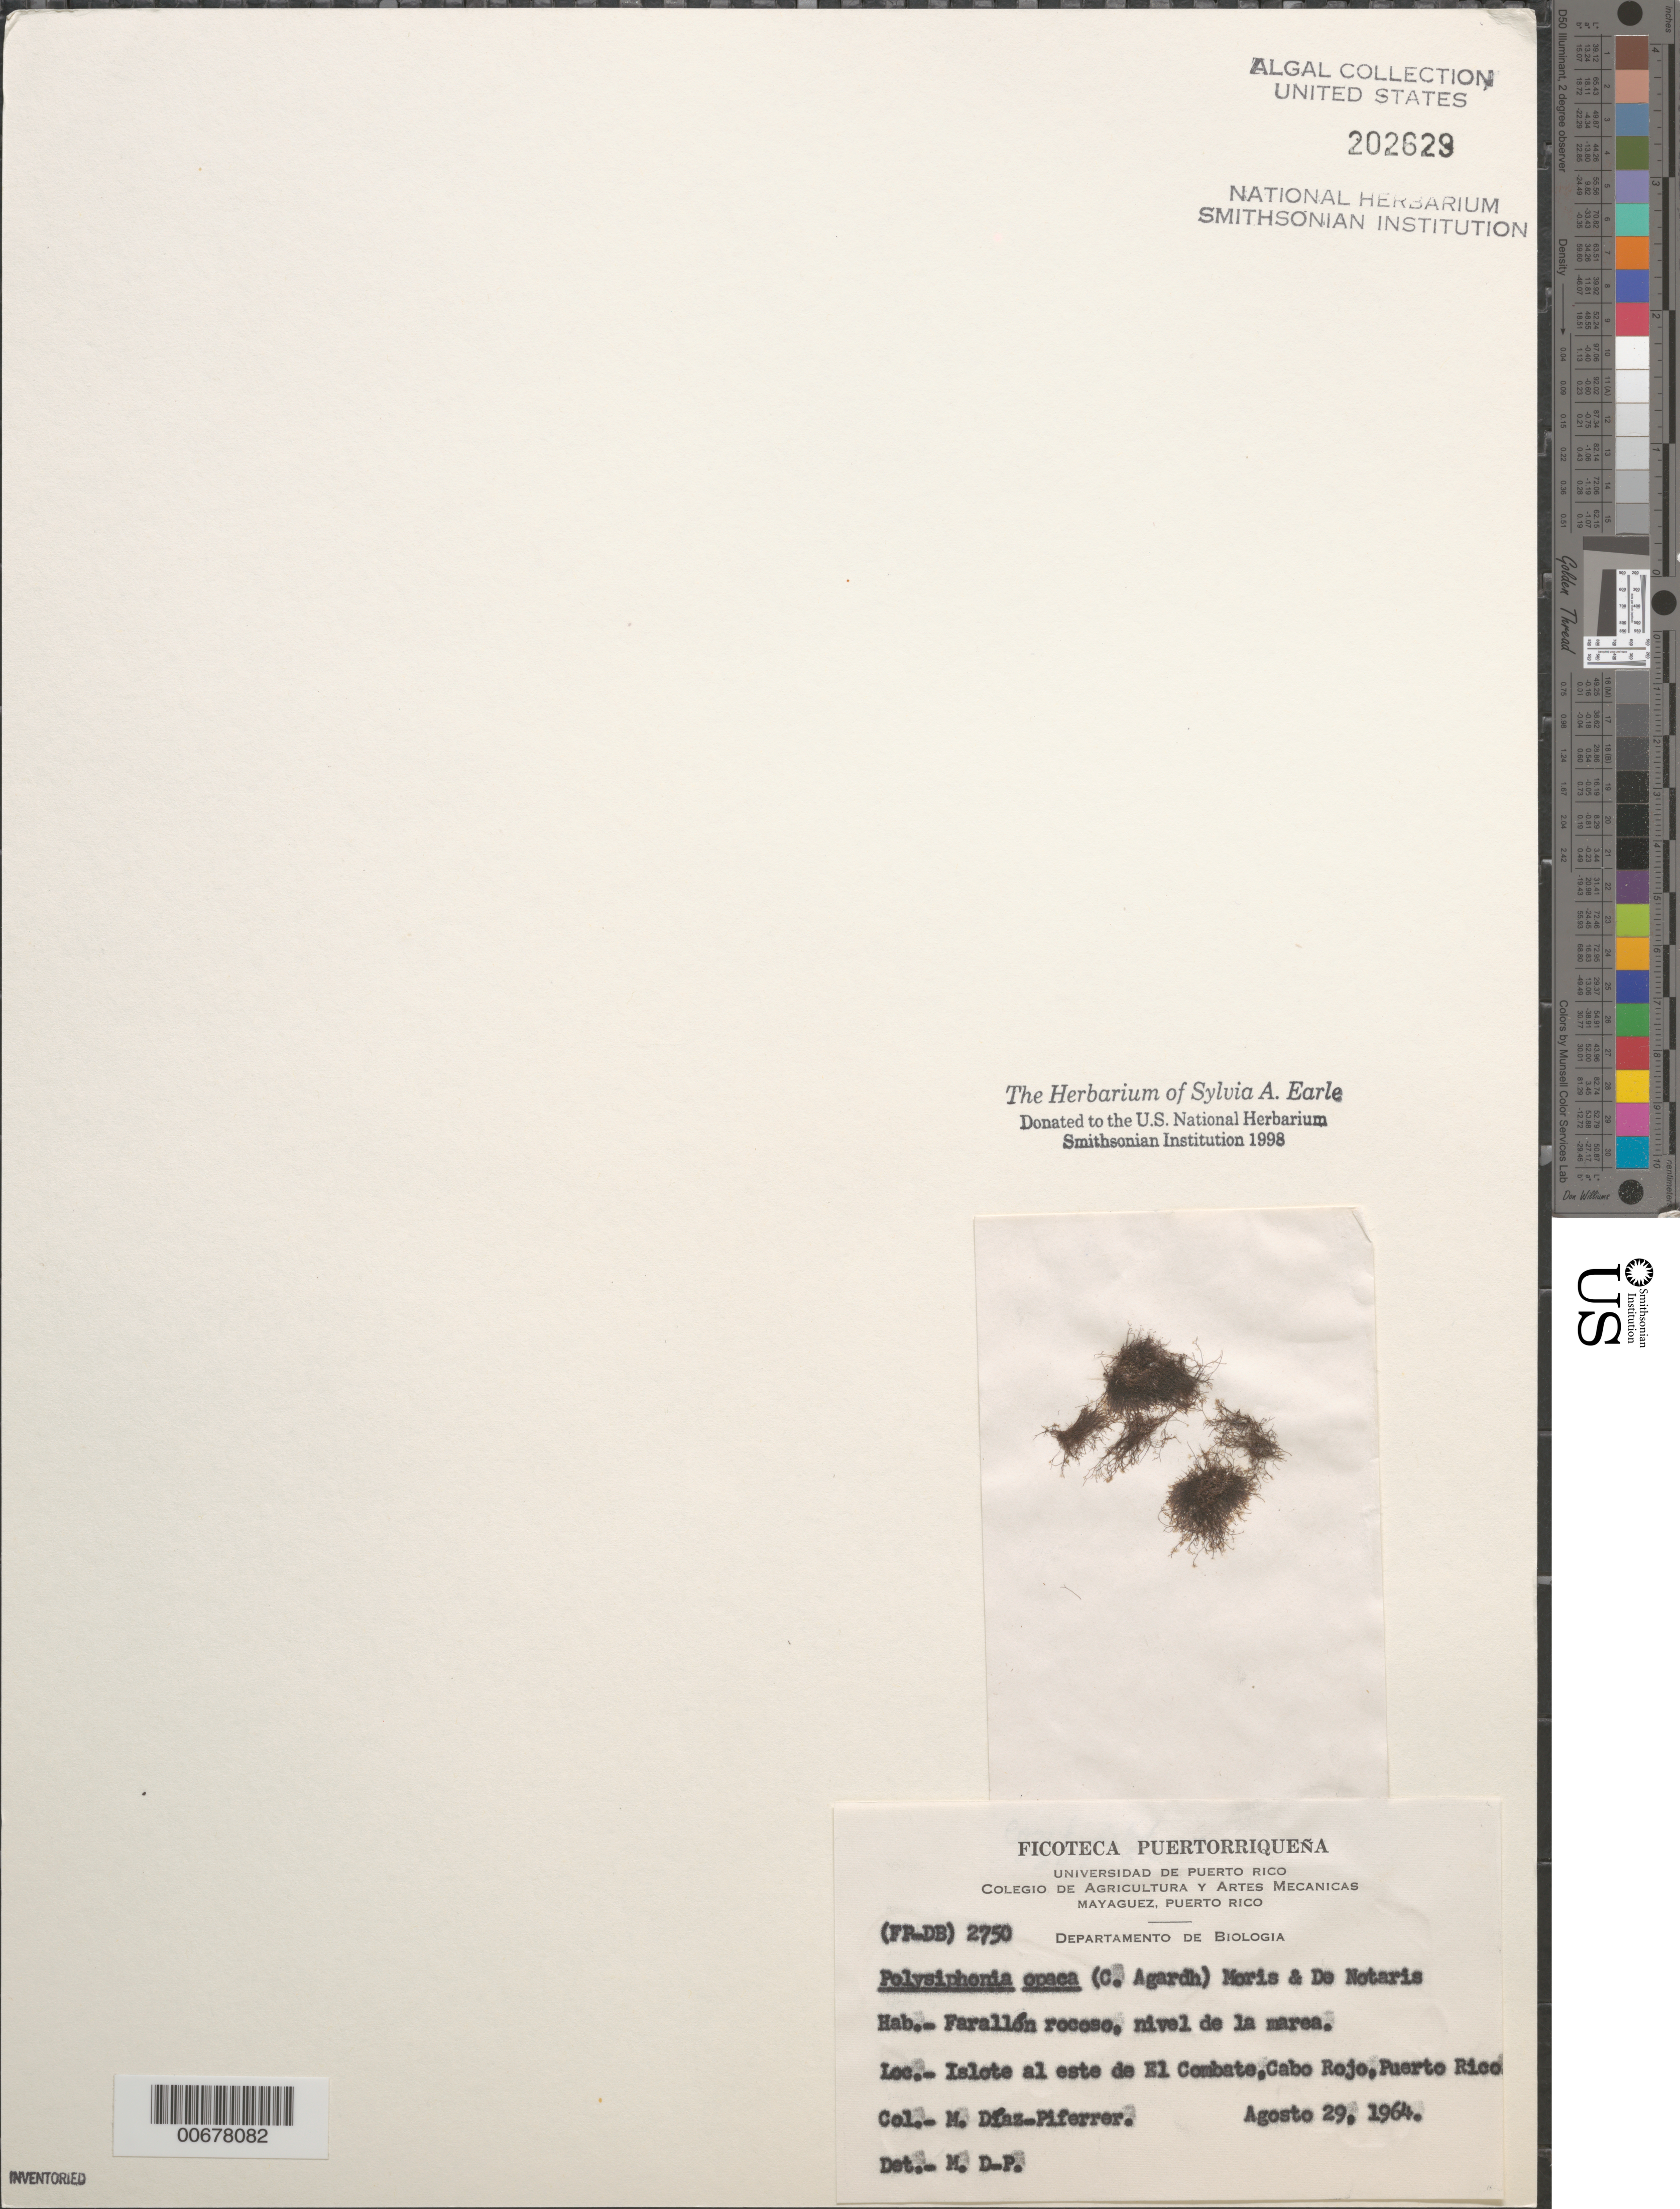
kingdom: Plantae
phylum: Rhodophyta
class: Florideophyceae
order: Ceramiales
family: Rhodomelaceae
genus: Polysiphonia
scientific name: Polysiphonia opaca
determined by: Diaz-Piferrer, M.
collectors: M. Diaz-Piferrer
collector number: (FP-DB) 2750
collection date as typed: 29 Aug 1964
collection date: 1964-08-29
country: Puerto Rico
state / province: Cabo Rojo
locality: East of El Combate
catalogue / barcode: US 202629